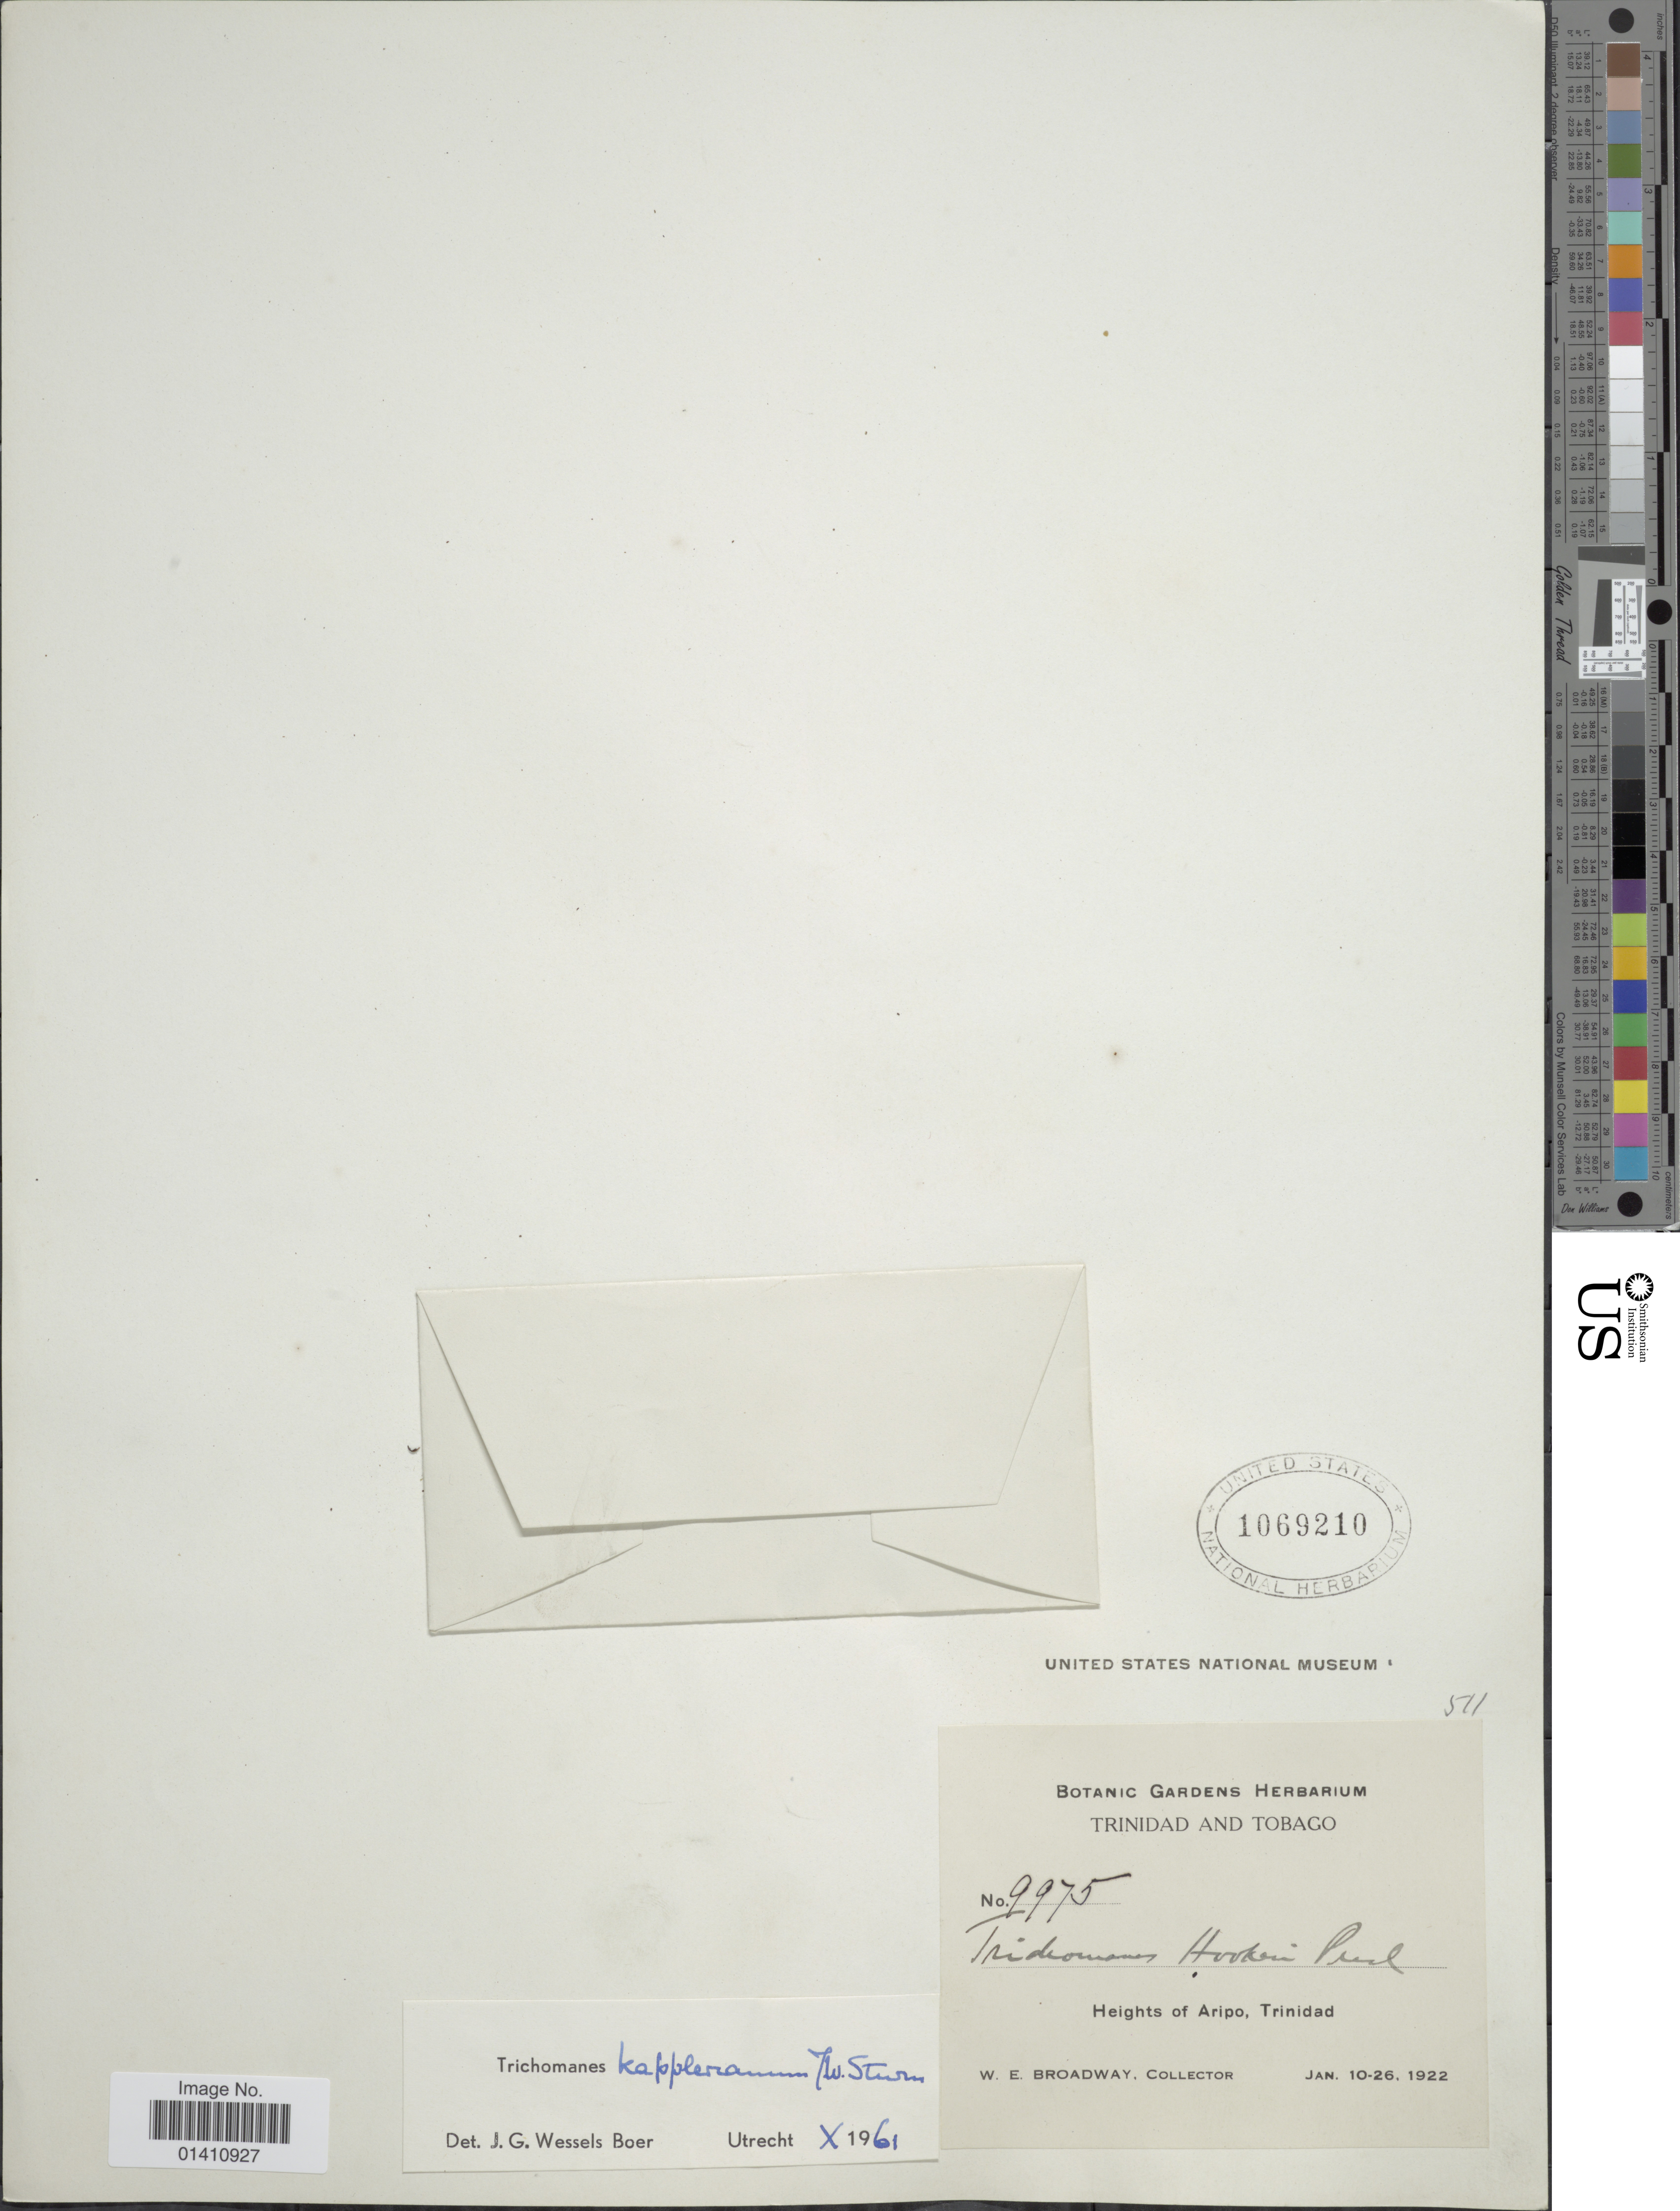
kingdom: Plantae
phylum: Tracheophyta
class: Polypodiopsida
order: Hymenophyllales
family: Hymenophyllaceae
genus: Didymoglossum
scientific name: Didymoglossum kapplerianum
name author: (Sturm) Ebihara & Dubuisson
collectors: W. E. Broadway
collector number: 9975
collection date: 1922-01-10/1922-01-26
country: Trinidad and Tobago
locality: Heights of Aripo, Trinidad.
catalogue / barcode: US 1069210